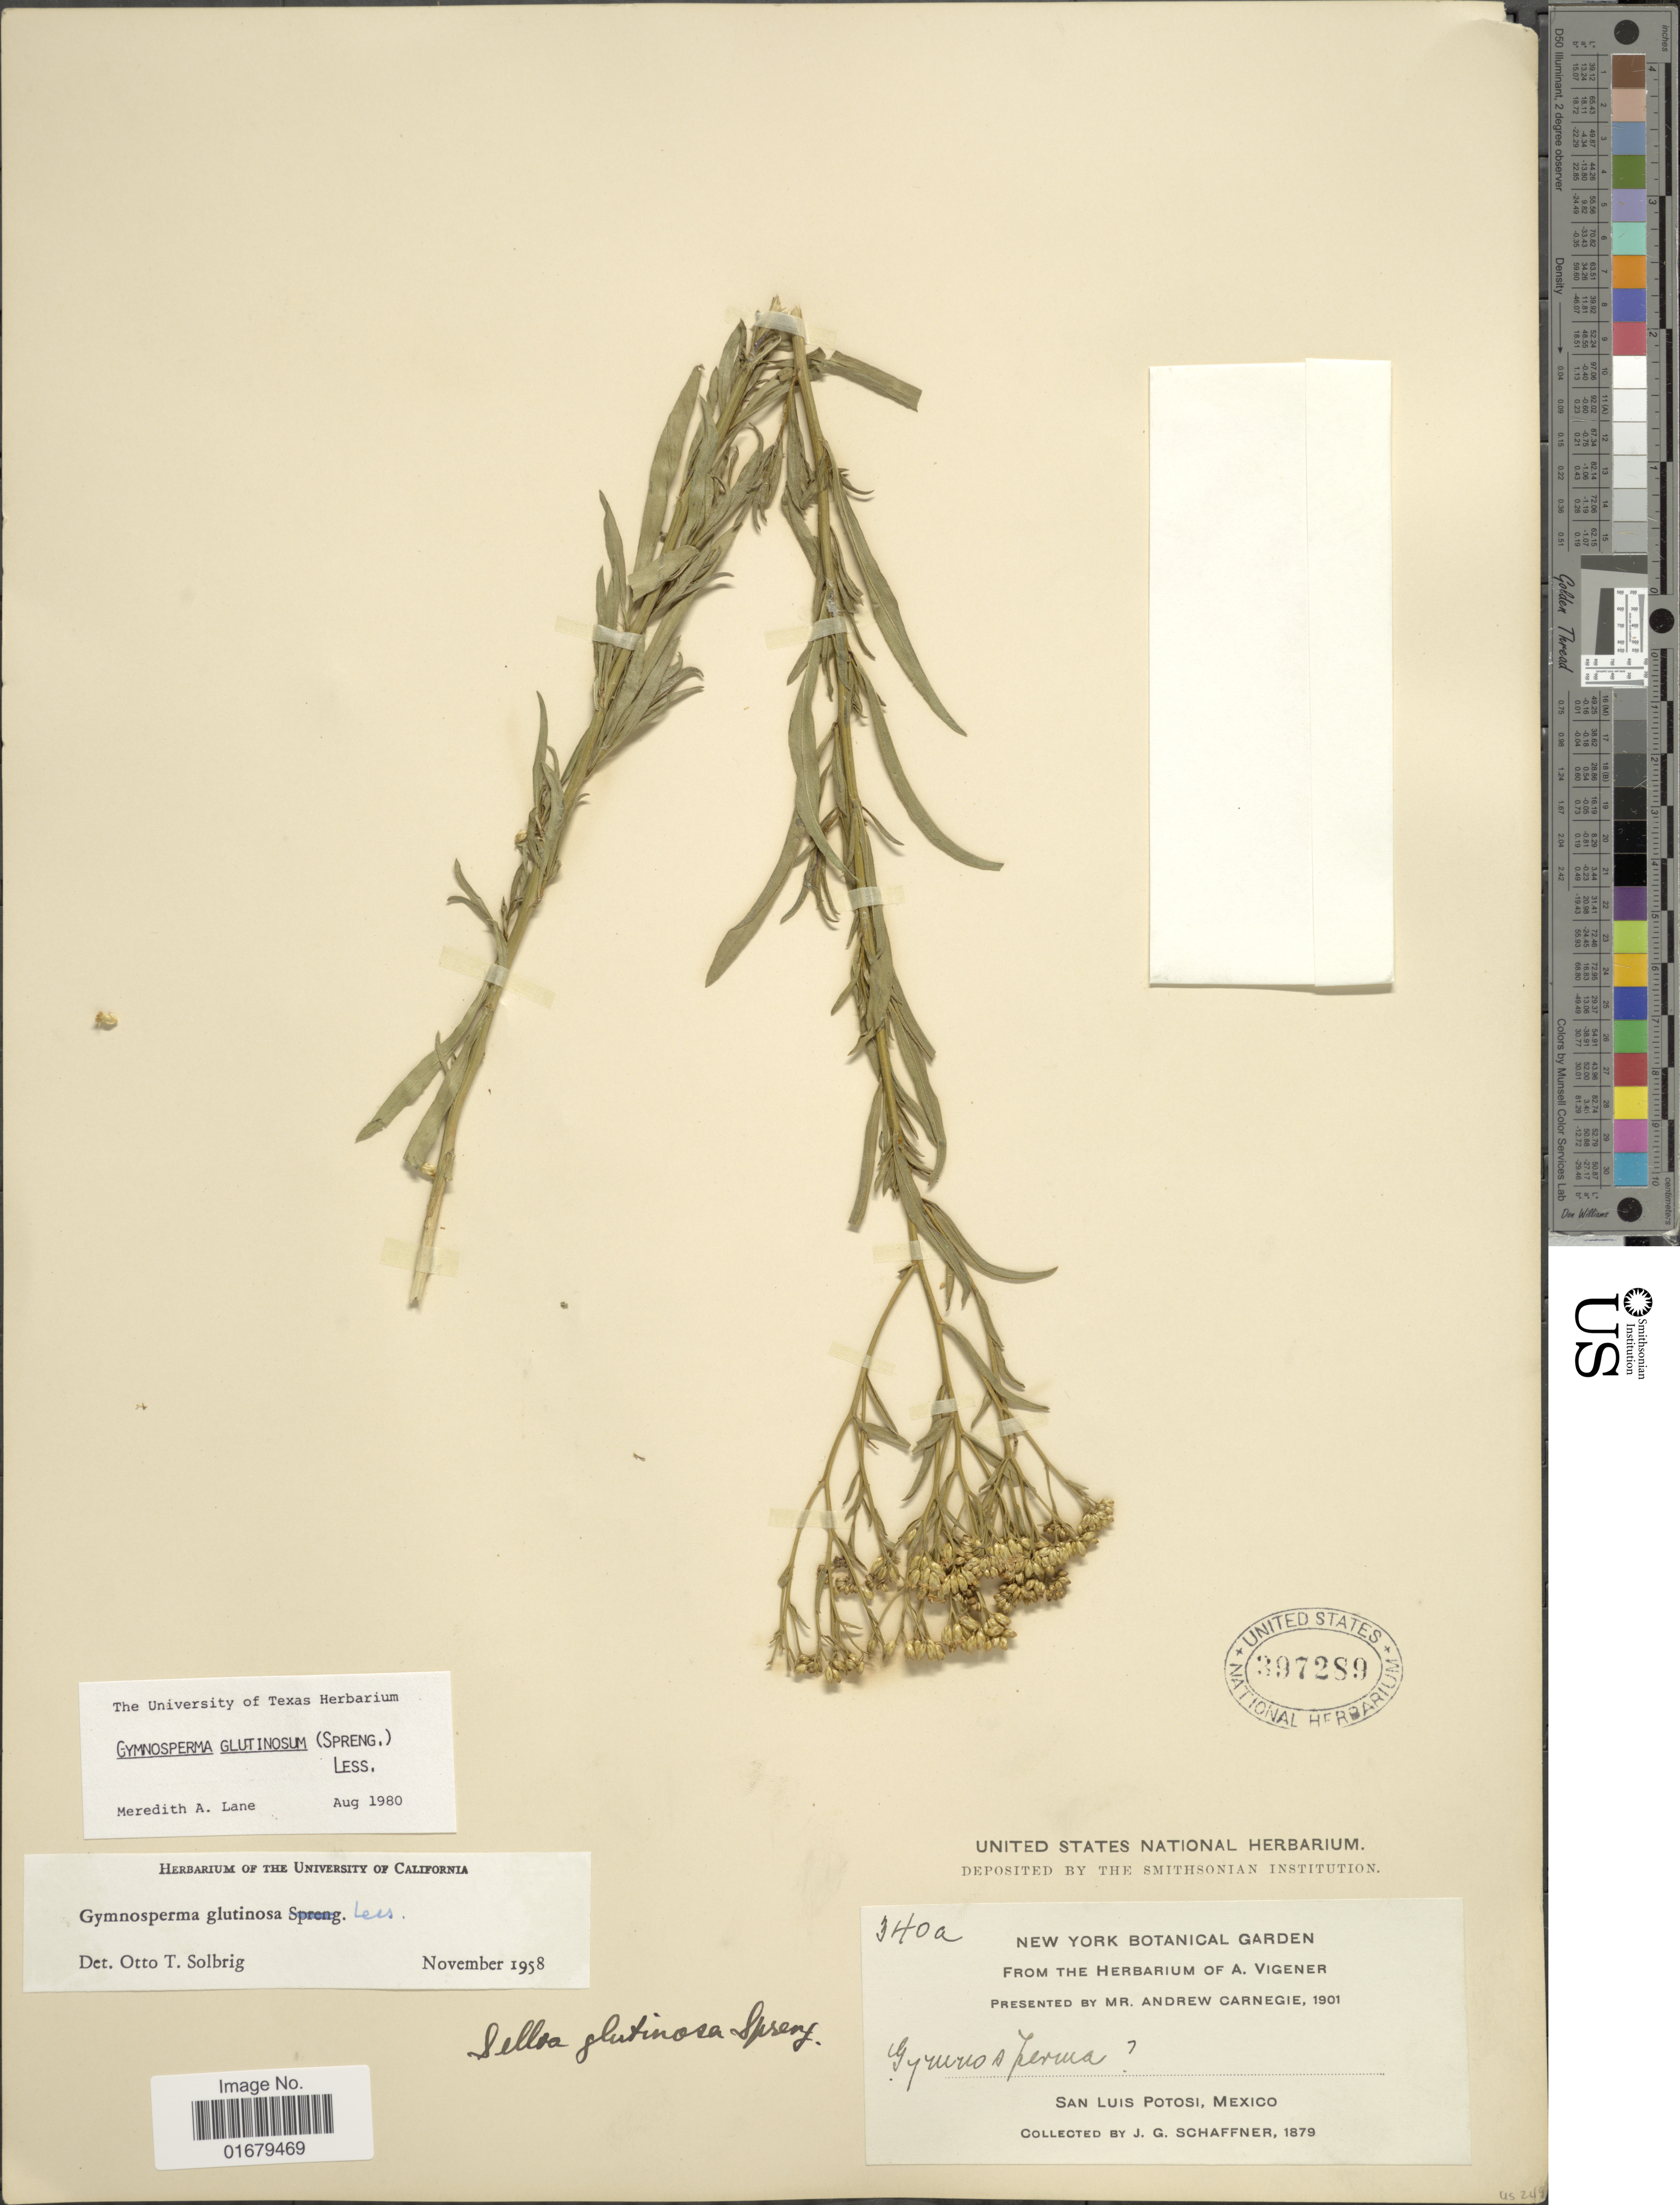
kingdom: Plantae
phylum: Tracheophyta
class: Magnoliopsida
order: Asterales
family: Asteraceae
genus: Gymnosperma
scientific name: Gymnosperma glutinosum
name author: (Spreng.) Less.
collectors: J. G. Schaffner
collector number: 340a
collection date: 1879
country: Mexico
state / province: San Luis Potosí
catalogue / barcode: US 397289